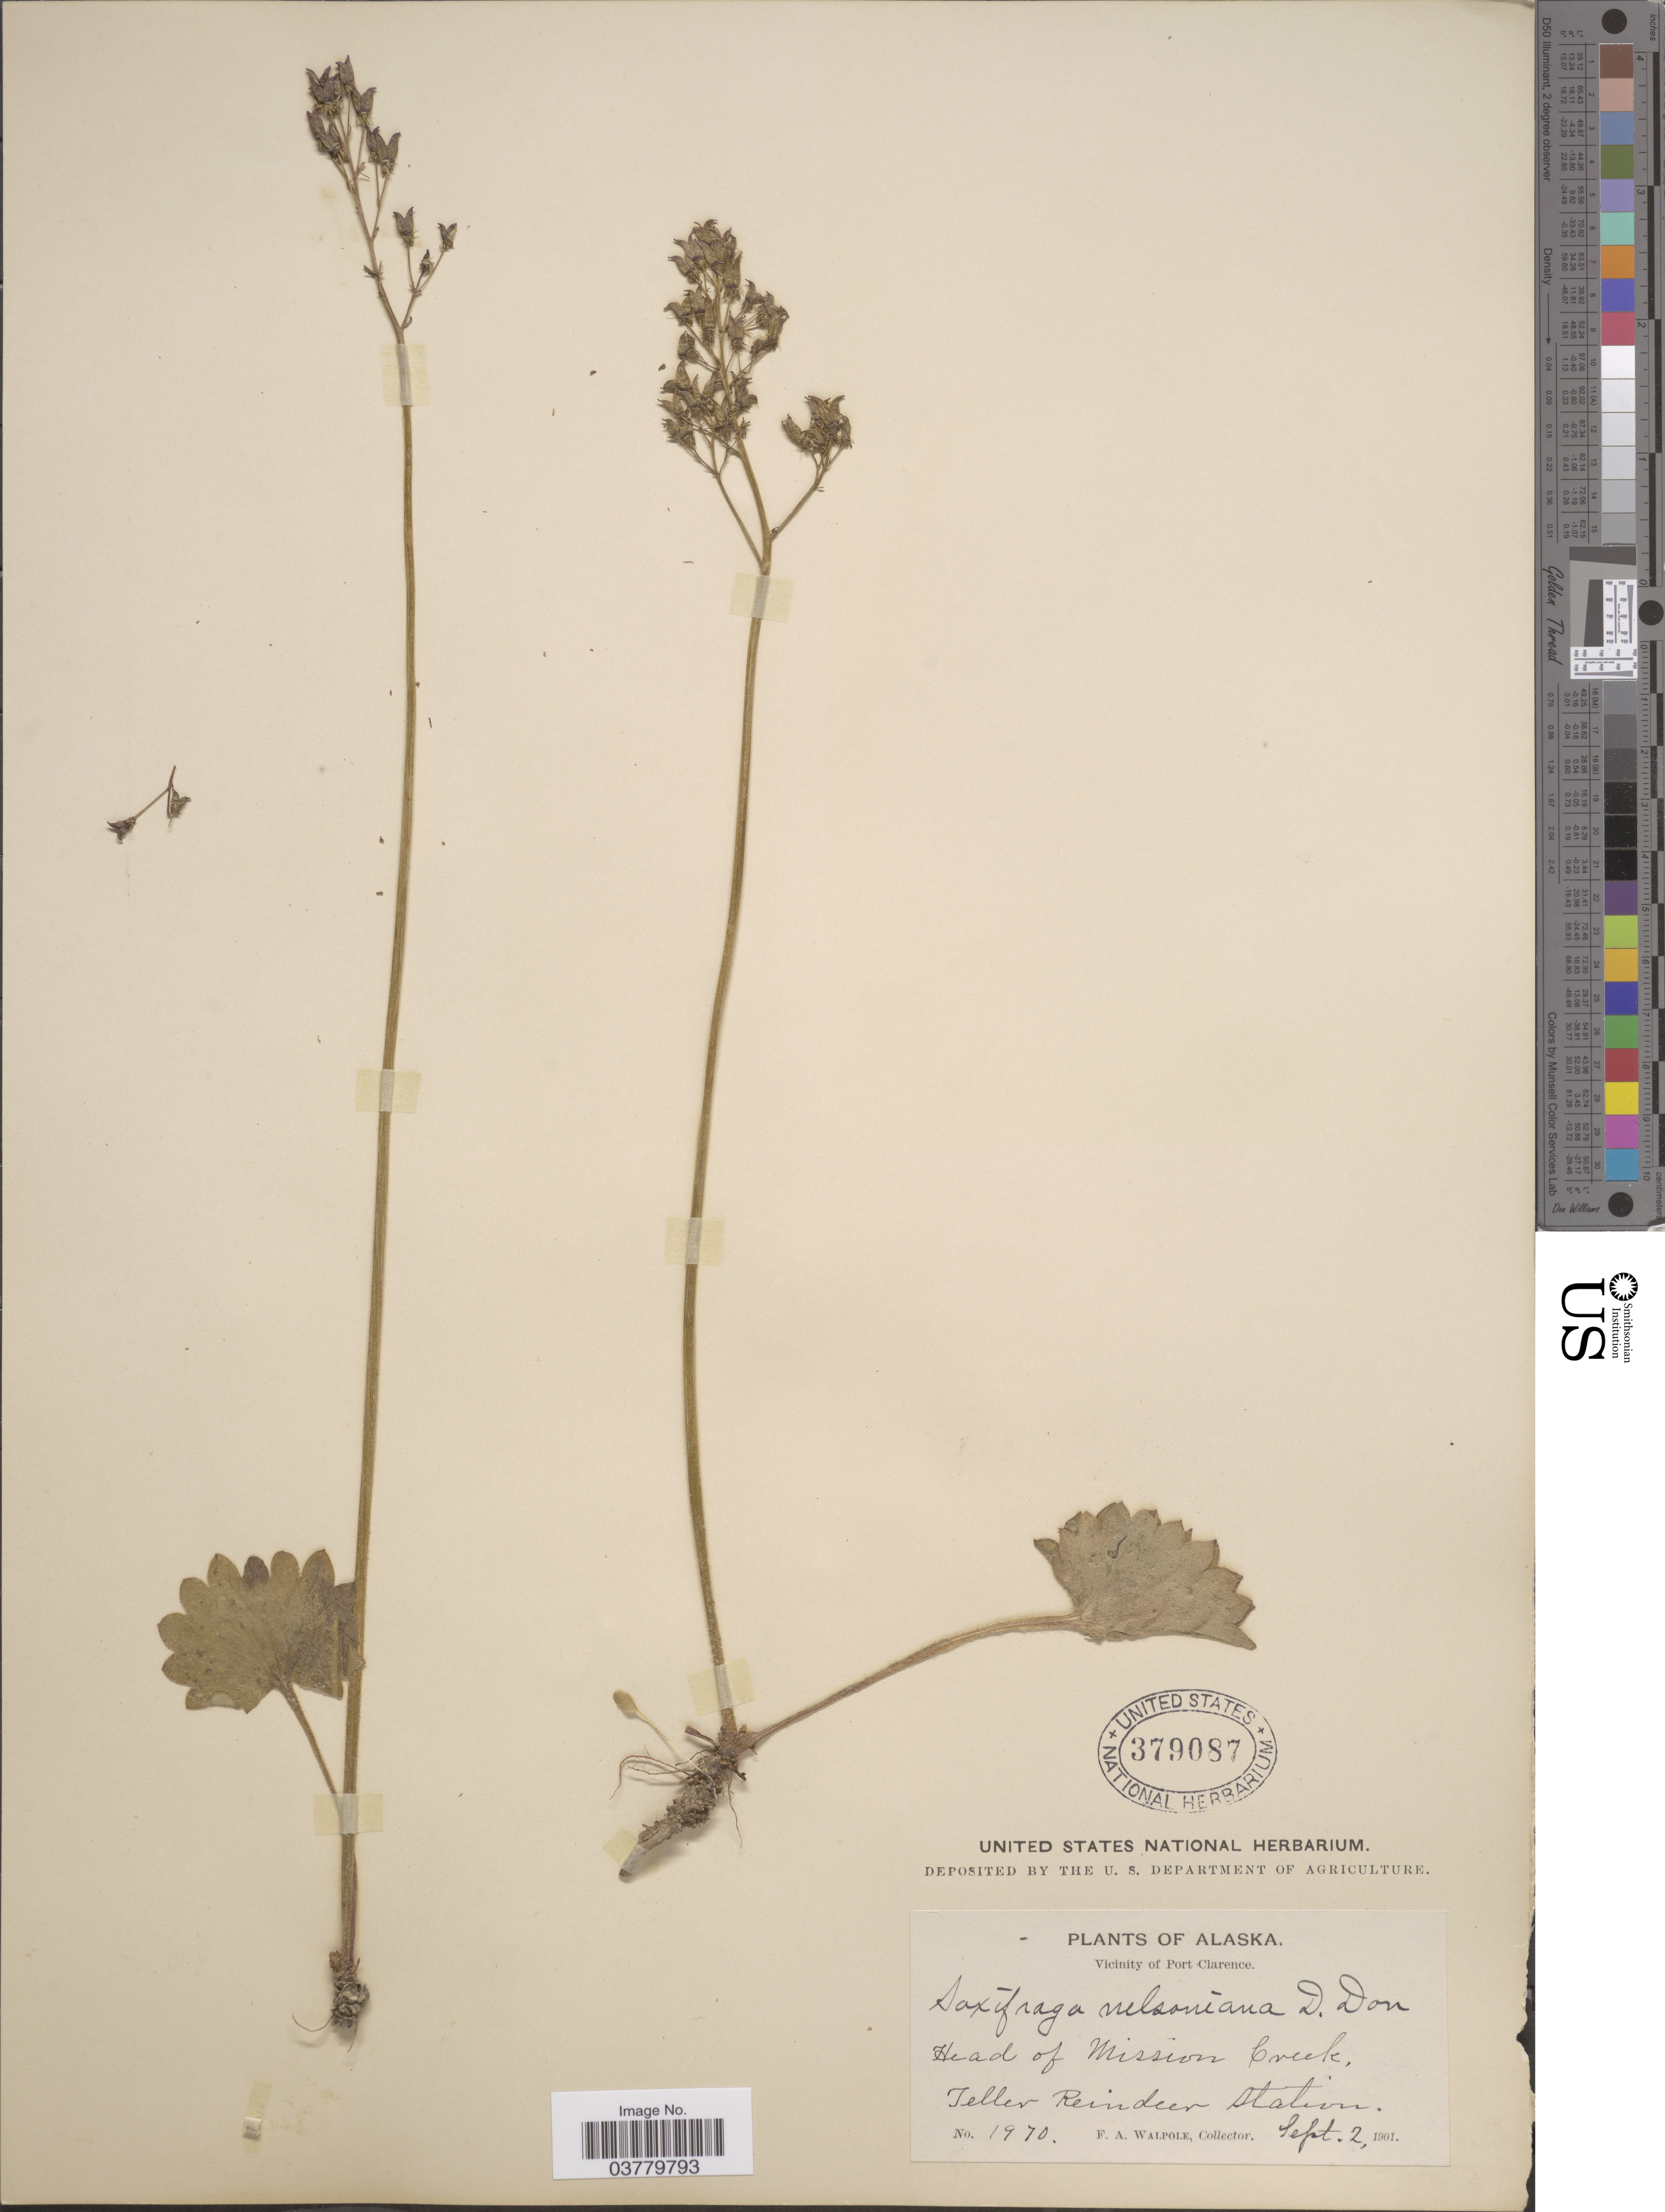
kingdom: Plantae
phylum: Tracheophyta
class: Magnoliopsida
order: Saxifragales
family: Saxifragaceae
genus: Micranthes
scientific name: Micranthes nelsoniana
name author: (D. Don) Small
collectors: F. Walpole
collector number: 1970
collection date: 1901-09-02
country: United States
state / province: Alaska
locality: Vicinity of Port Clarence. Head of Mission Creek, Teller Reindeer Station.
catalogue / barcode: US 379087